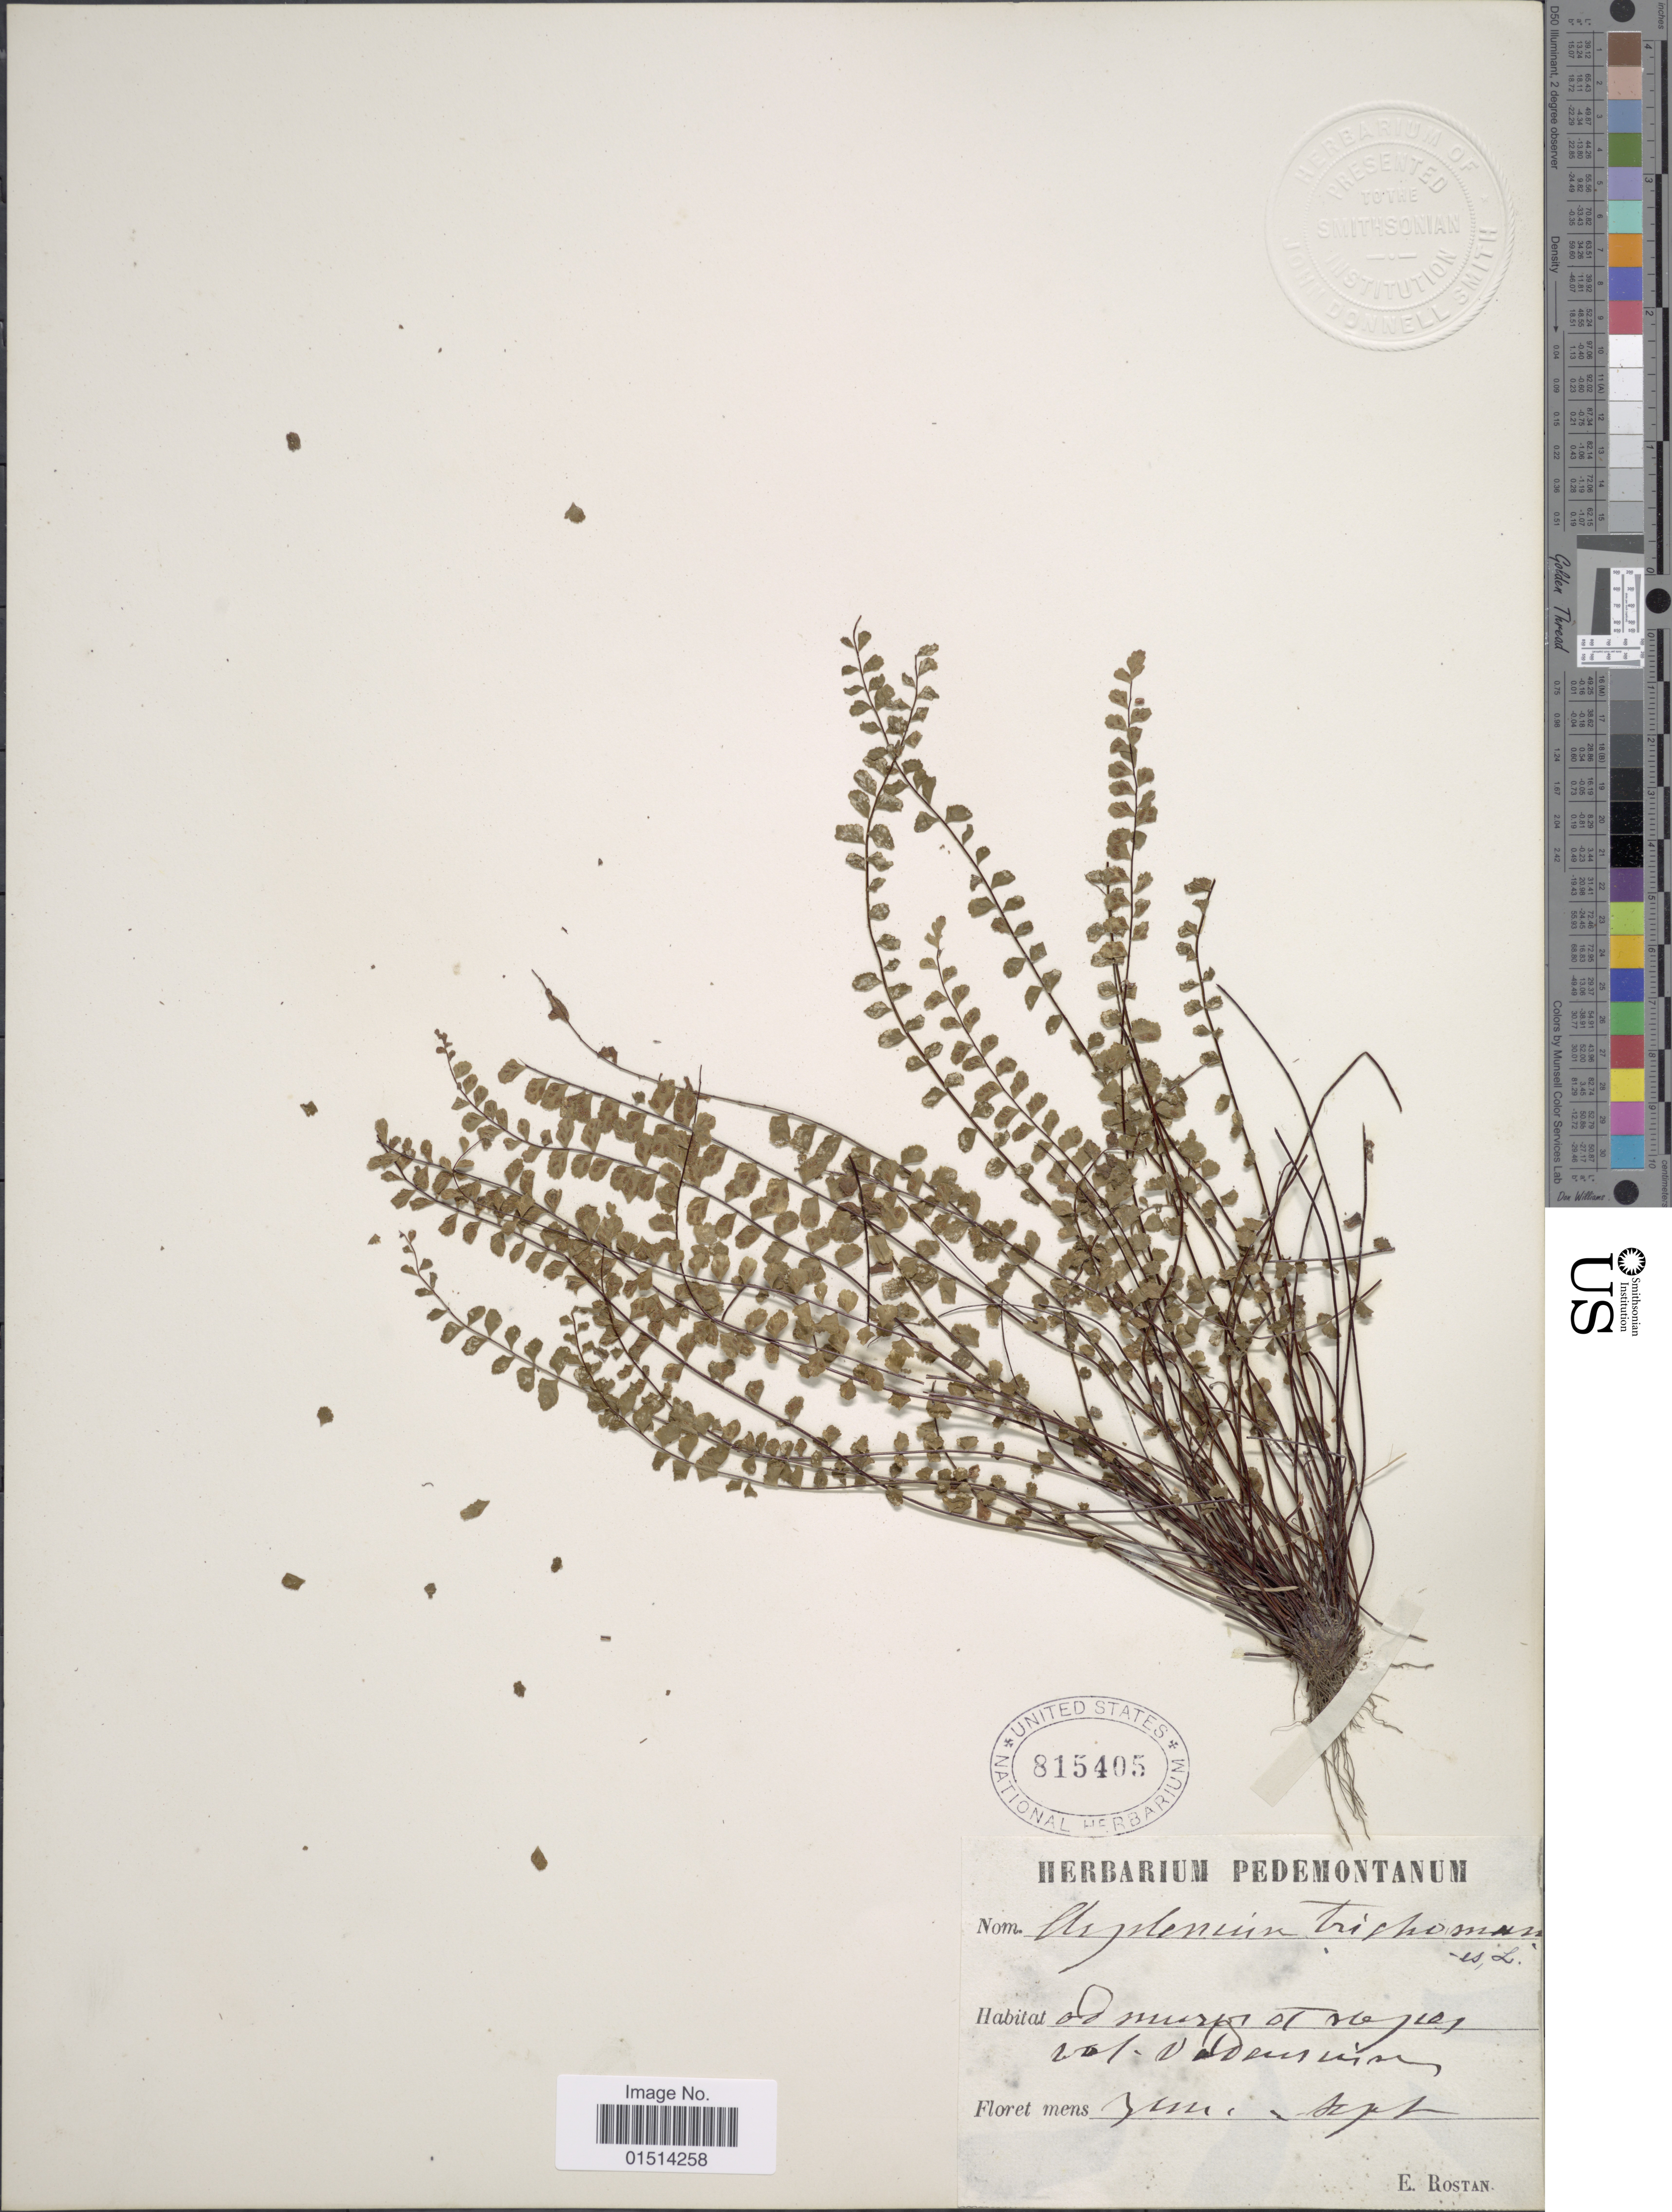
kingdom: Plantae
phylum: Tracheophyta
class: Polypodiopsida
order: Polypodiales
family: Aspleniaceae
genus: Asplenium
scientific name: Asplenium trichomanes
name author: L.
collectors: E. Rostan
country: Italy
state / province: Piedmont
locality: Ad muros stejas vat. Valdensinan [interpreted]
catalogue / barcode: US 815405